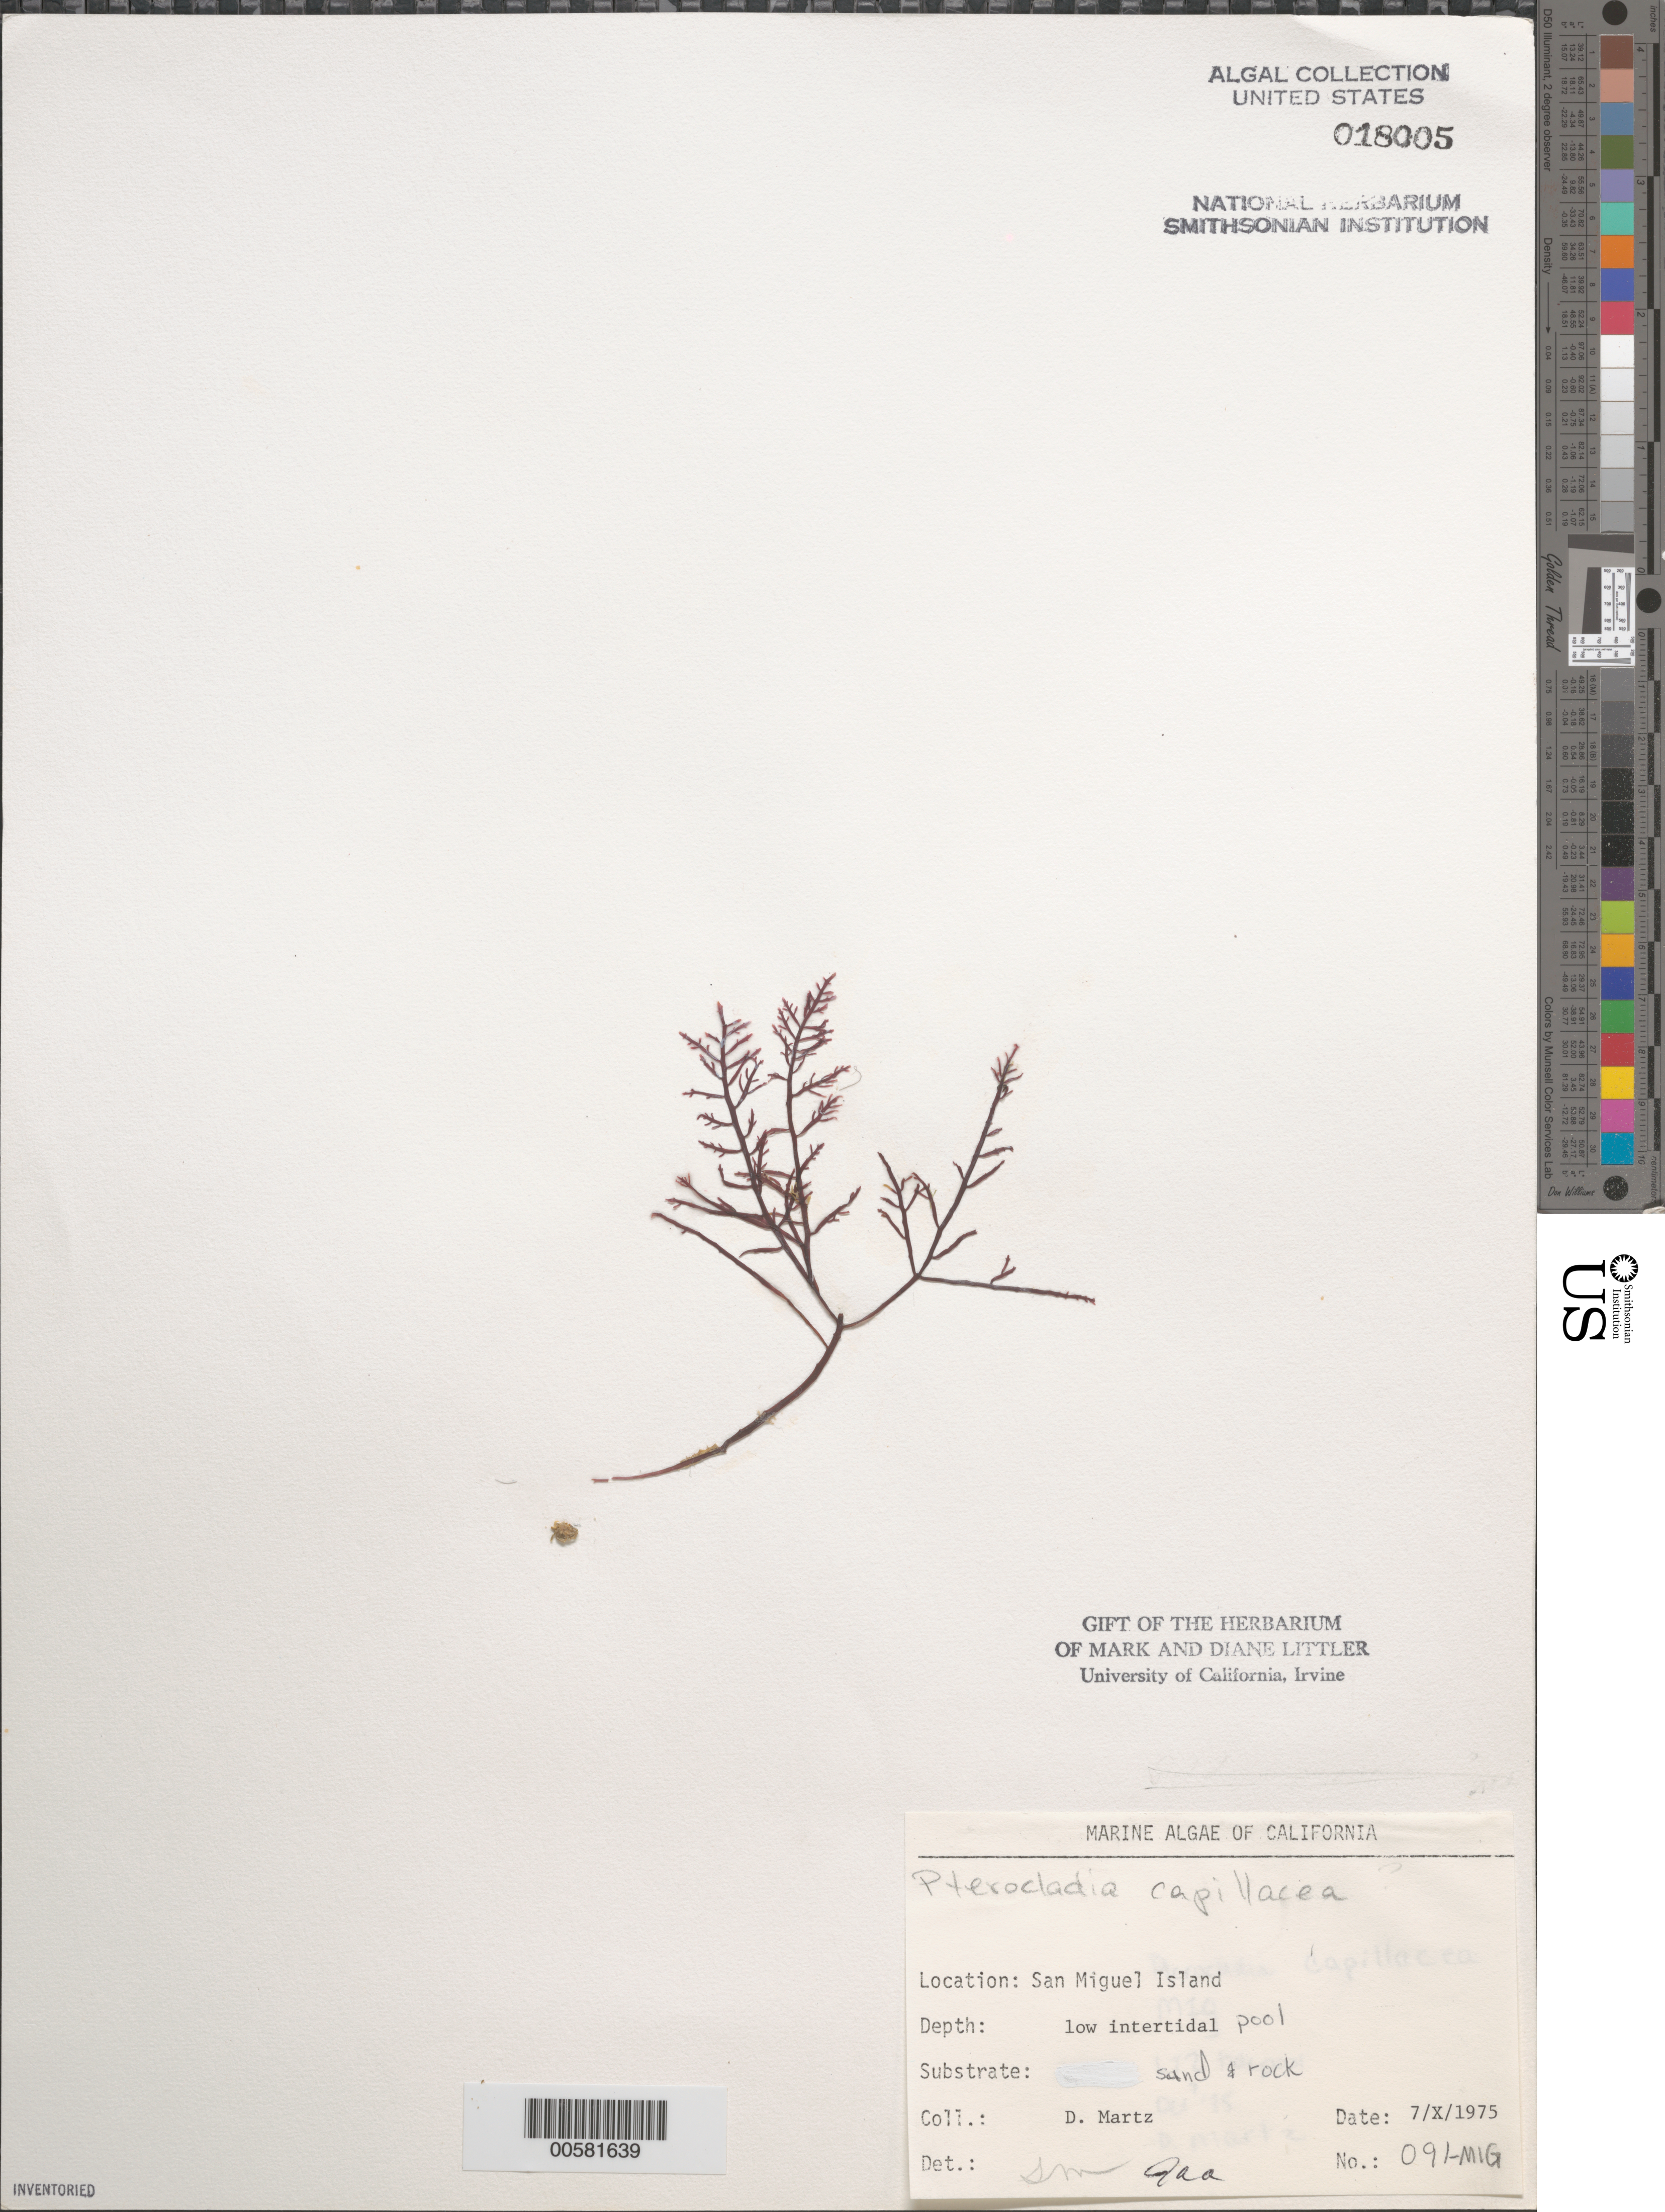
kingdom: Plantae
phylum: Rhodophyta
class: Florideophyceae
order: Gelidiales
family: Pterocladiaceae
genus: Pterocladiella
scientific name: Pterocladiella capillacea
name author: (S.G. Gmel.) Santelices & Hommers.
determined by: Algae name updating Project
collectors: D. Martz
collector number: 091-mig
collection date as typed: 07 Oct 1975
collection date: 1975-10-07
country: United States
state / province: California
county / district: Santa Barbara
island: San Miguel Island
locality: Cuyler Harbor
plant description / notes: BLM-SOCALBIGHT Rocky Intertidal Survey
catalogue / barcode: US 18005